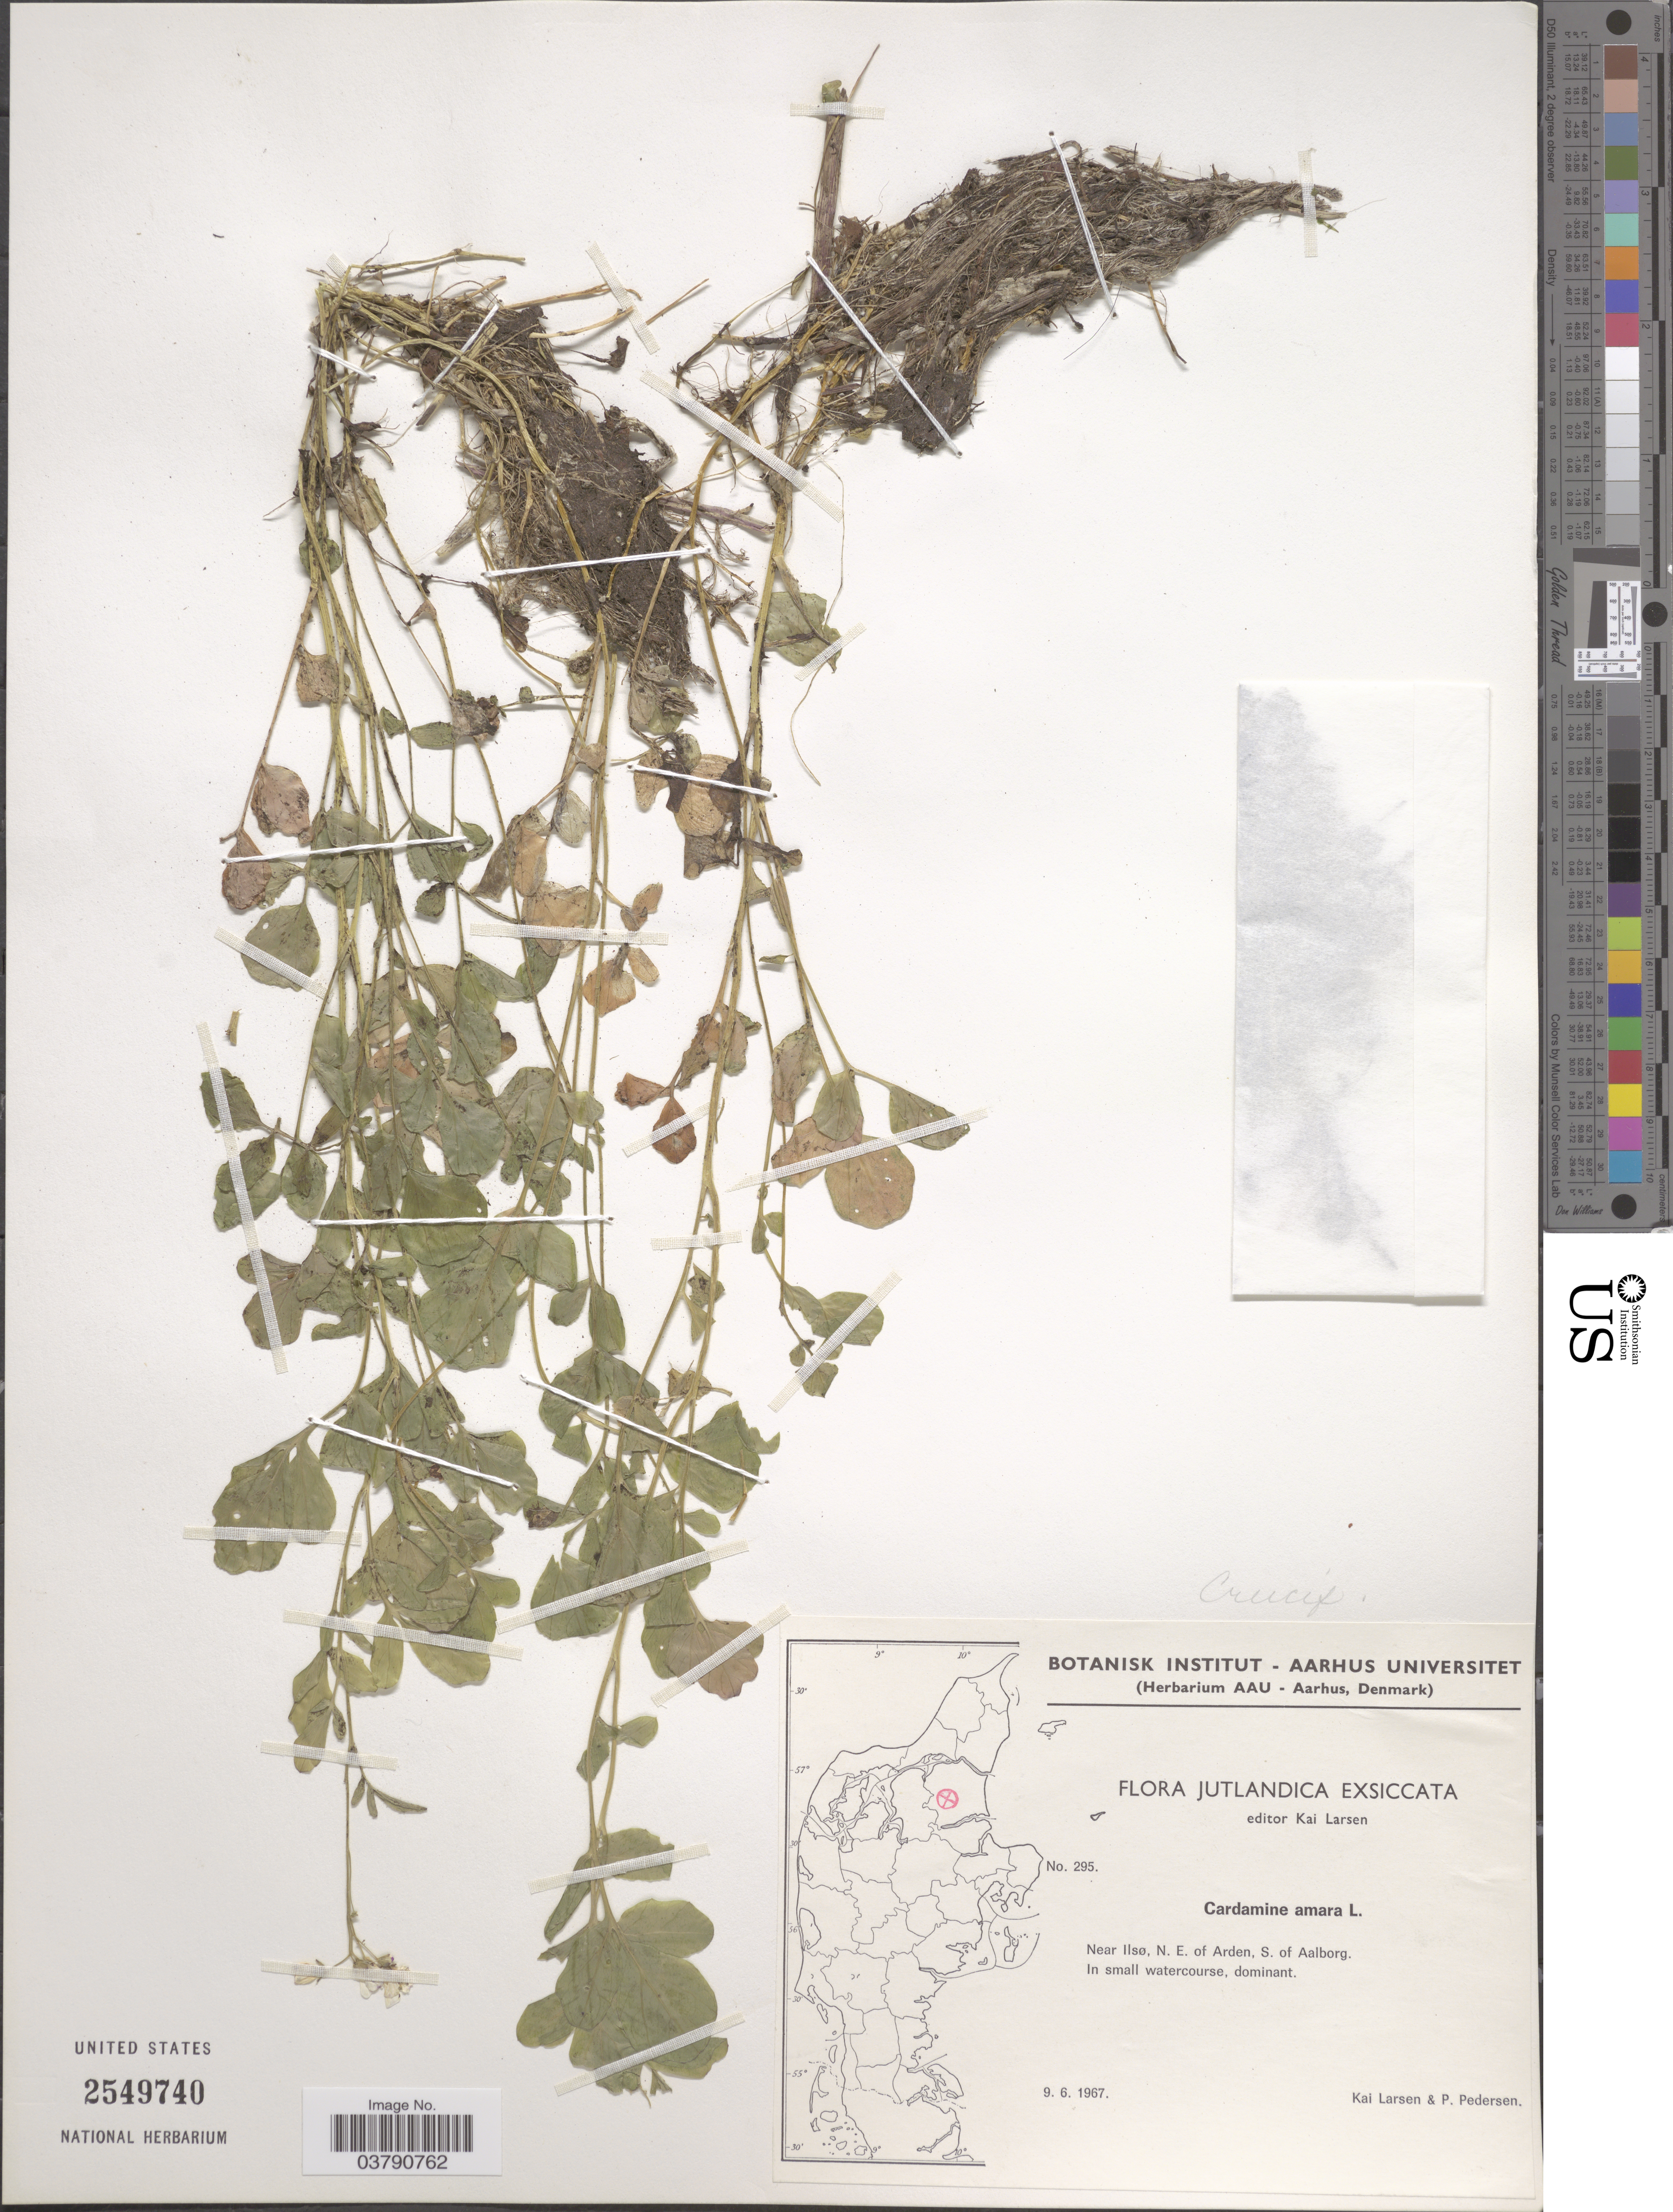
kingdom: Plantae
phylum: Tracheophyta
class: Magnoliopsida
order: Brassicales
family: Brassicaceae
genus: Cardamine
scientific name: Cardamine amara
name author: L.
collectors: K. Larsen & P. Pedersen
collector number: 295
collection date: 1967-06-09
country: Denmark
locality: Jutlandica. Near Ilsø, N. E. of Arden, S. of Aalborg.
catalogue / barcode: US 2549740